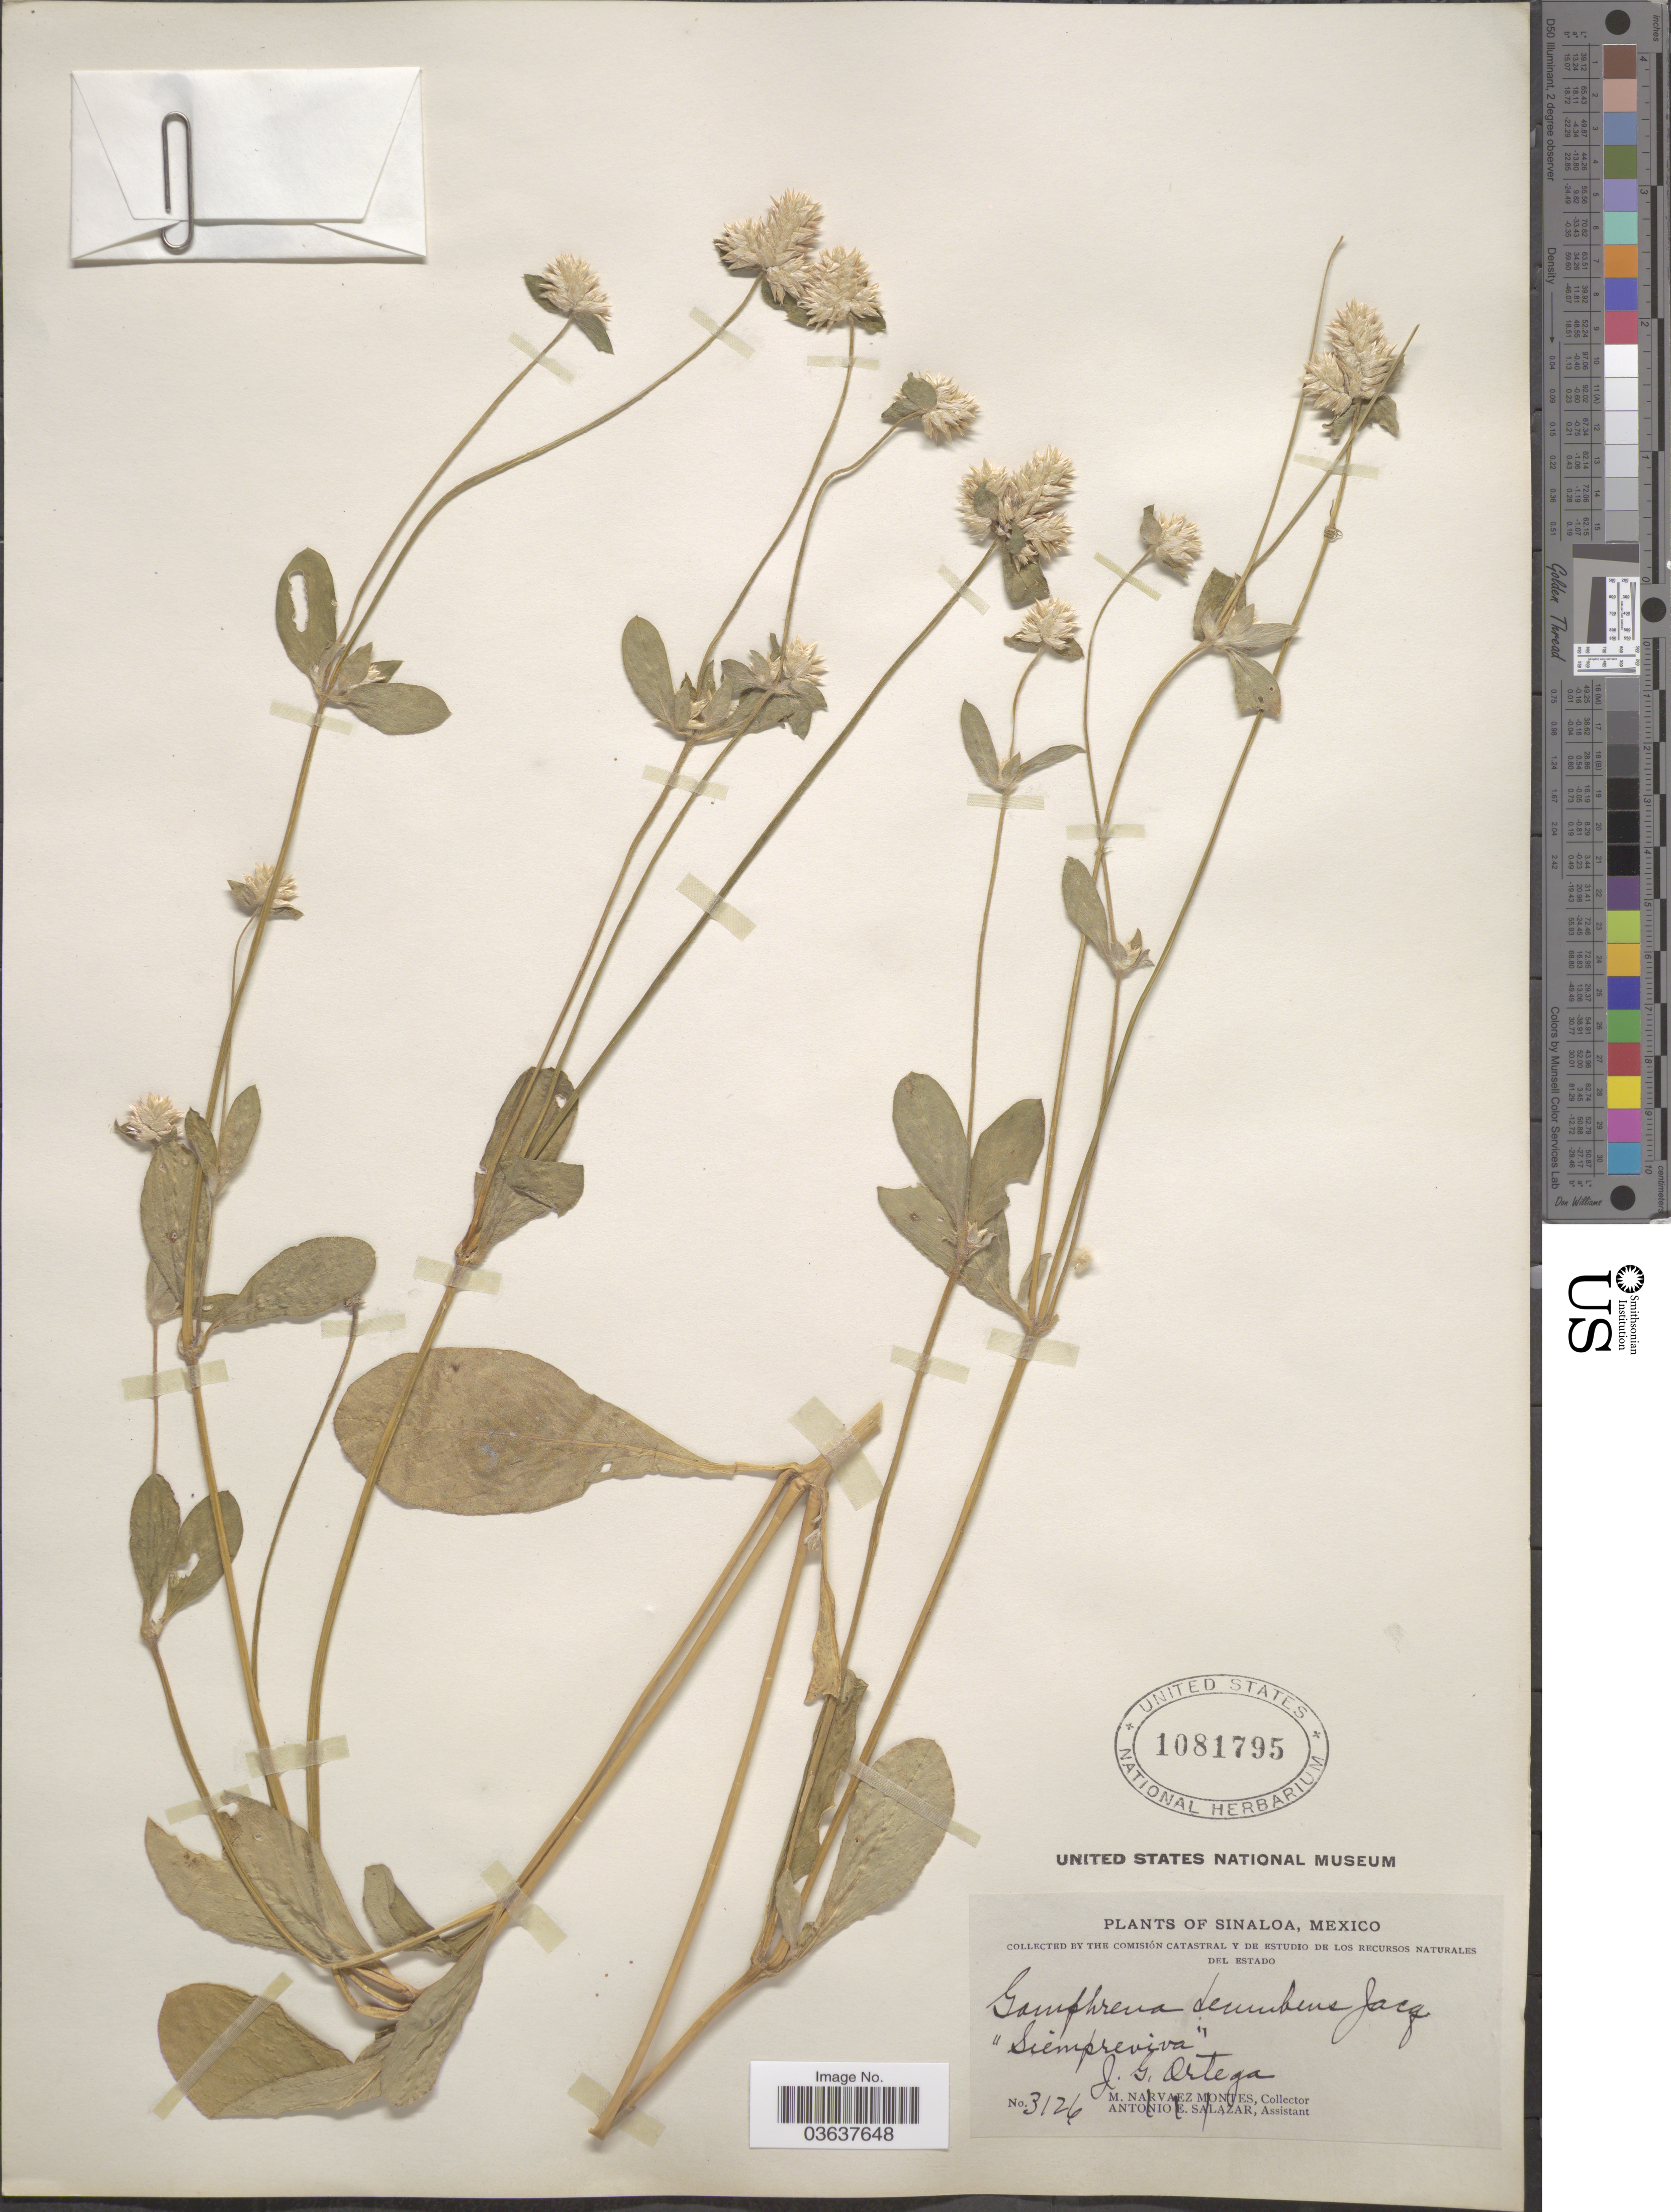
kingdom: Plantae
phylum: Tracheophyta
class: Magnoliopsida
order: Caryophyllales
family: Amaranthaceae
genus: Gomphrena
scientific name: Gomphrena decumbens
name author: Jacq.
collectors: J. Ortega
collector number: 3126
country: Mexico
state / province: Sinaloa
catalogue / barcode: US 1081795